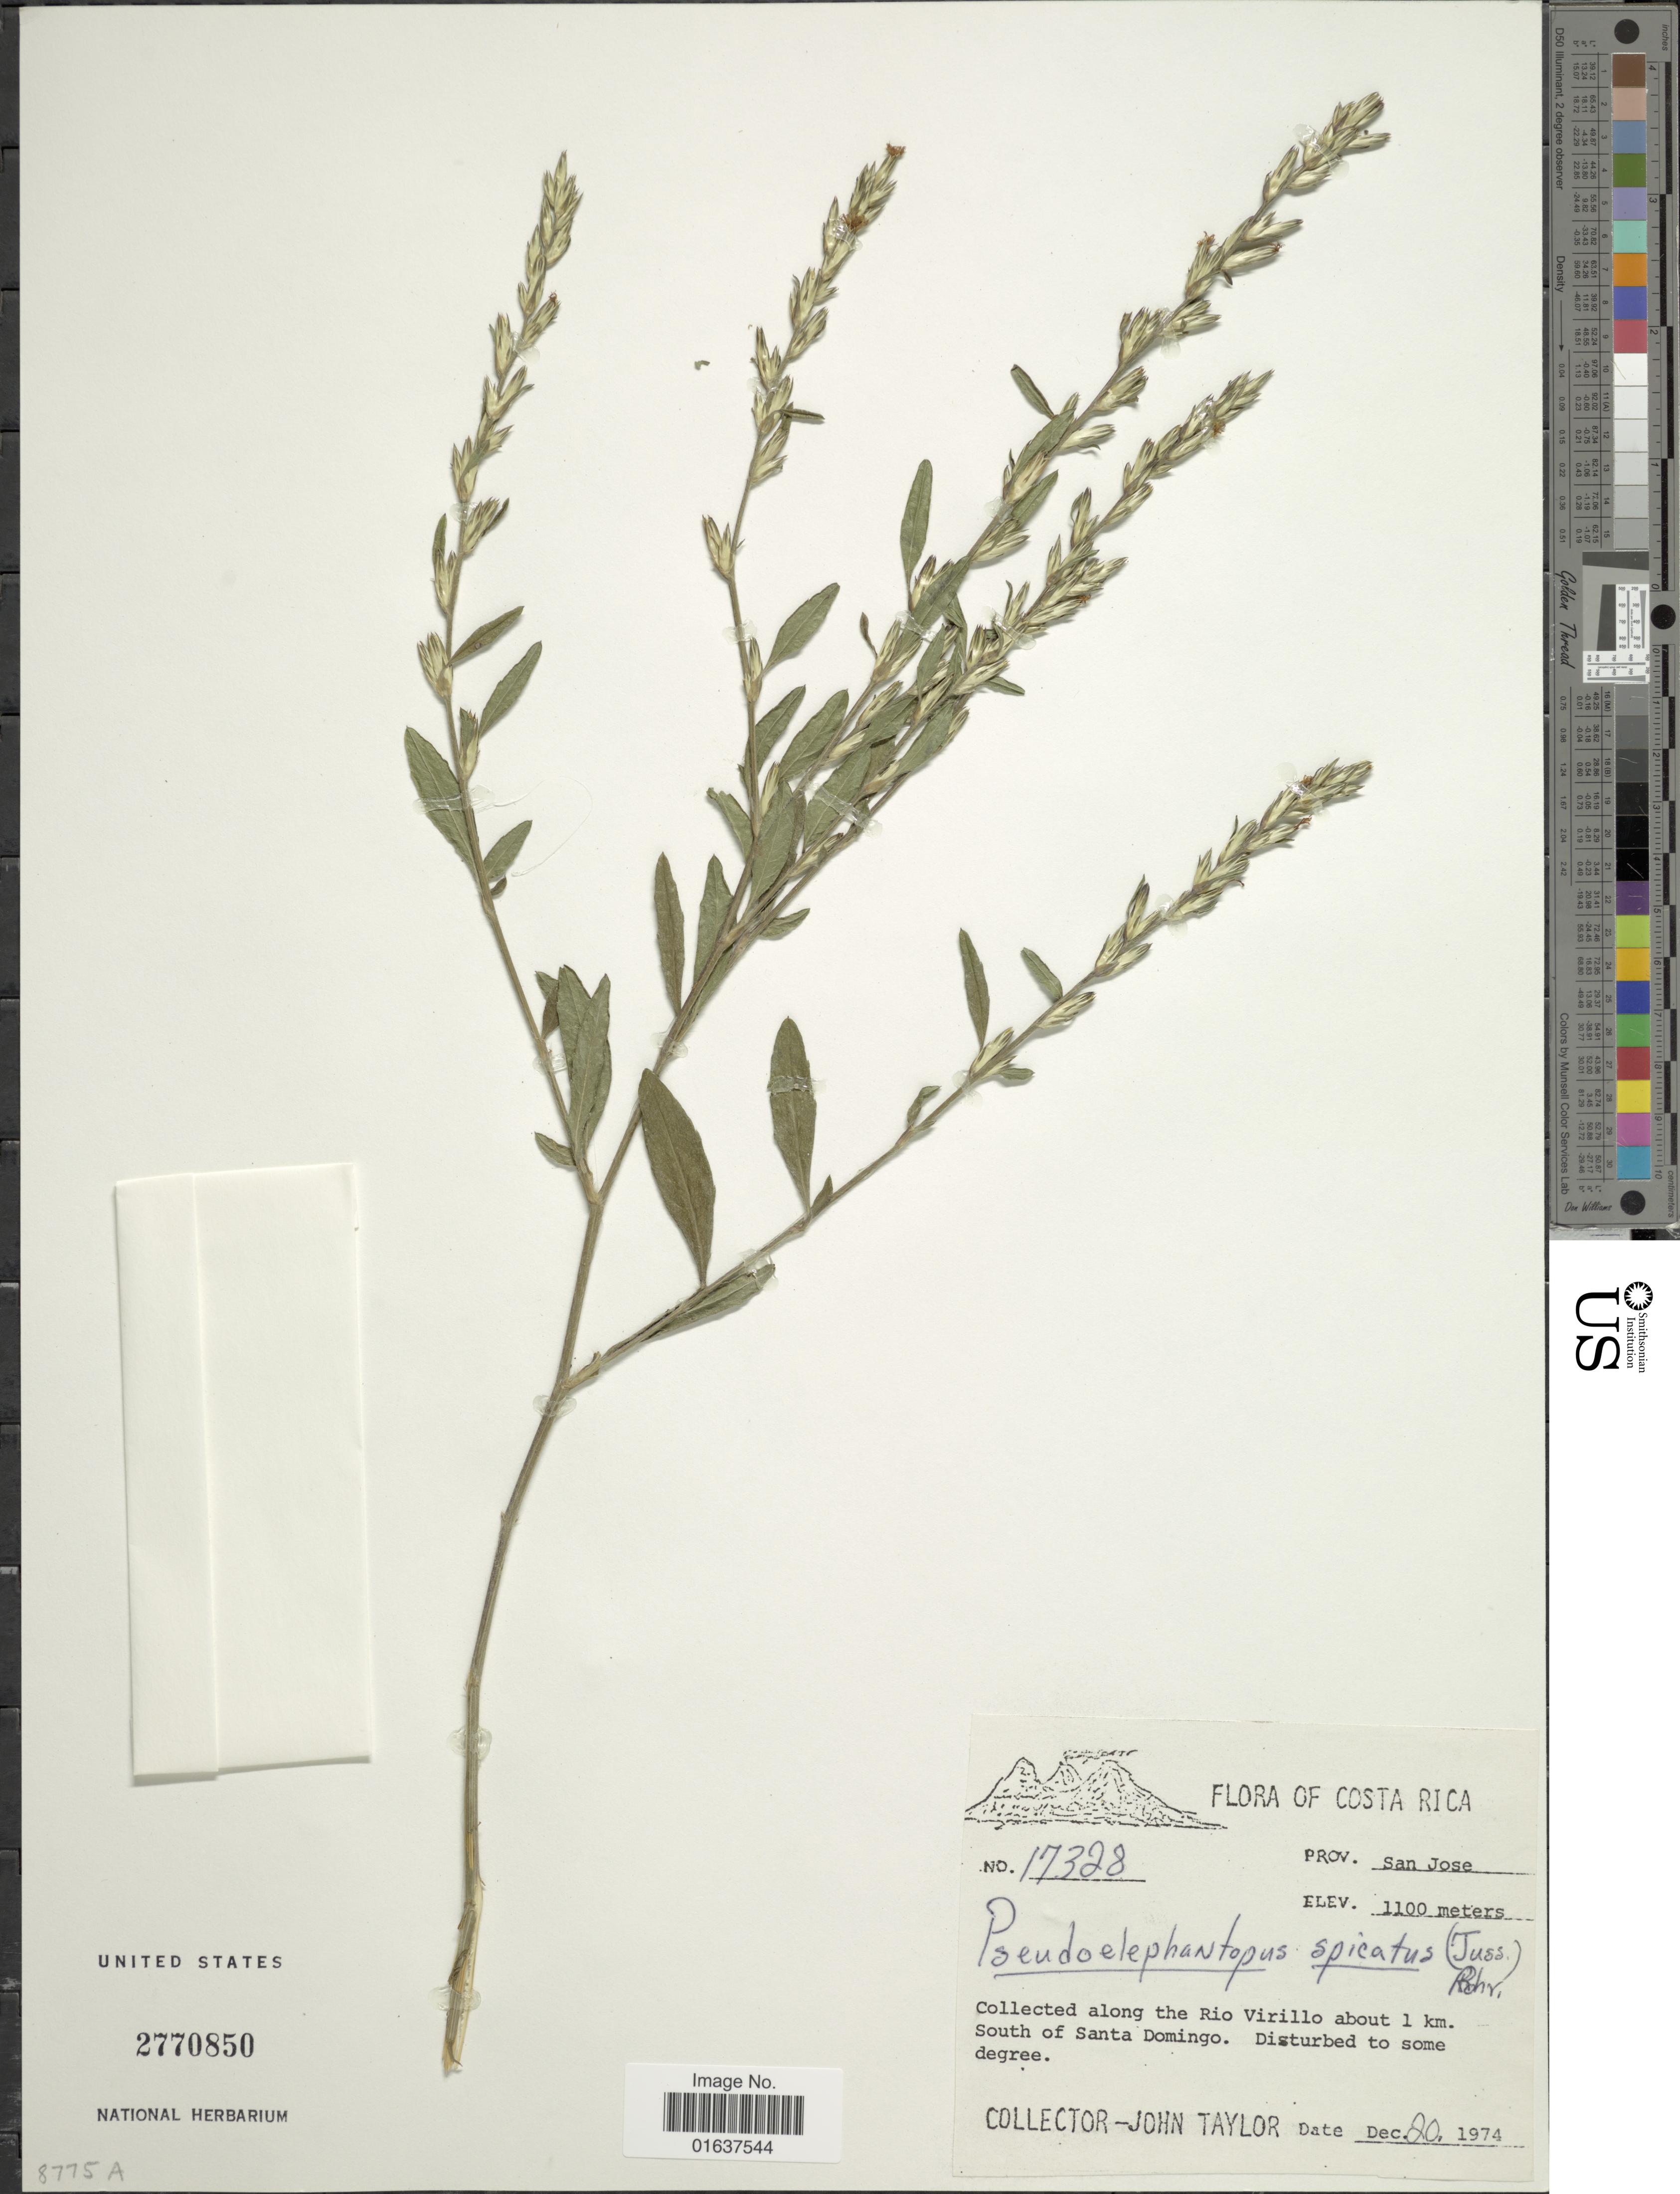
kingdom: Plantae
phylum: Tracheophyta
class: Magnoliopsida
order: Asterales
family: Asteraceae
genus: Pseudelephantopus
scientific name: Pseudelephantopus spicatus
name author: (Juss. ex Aubl.) C.F. Baker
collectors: J. Taylor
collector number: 17328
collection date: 1974-12-20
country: Costa Rica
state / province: San José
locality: Collected along the Rio Virillo about 1 km. South of Santa Domingo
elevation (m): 1100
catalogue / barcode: US 2770850